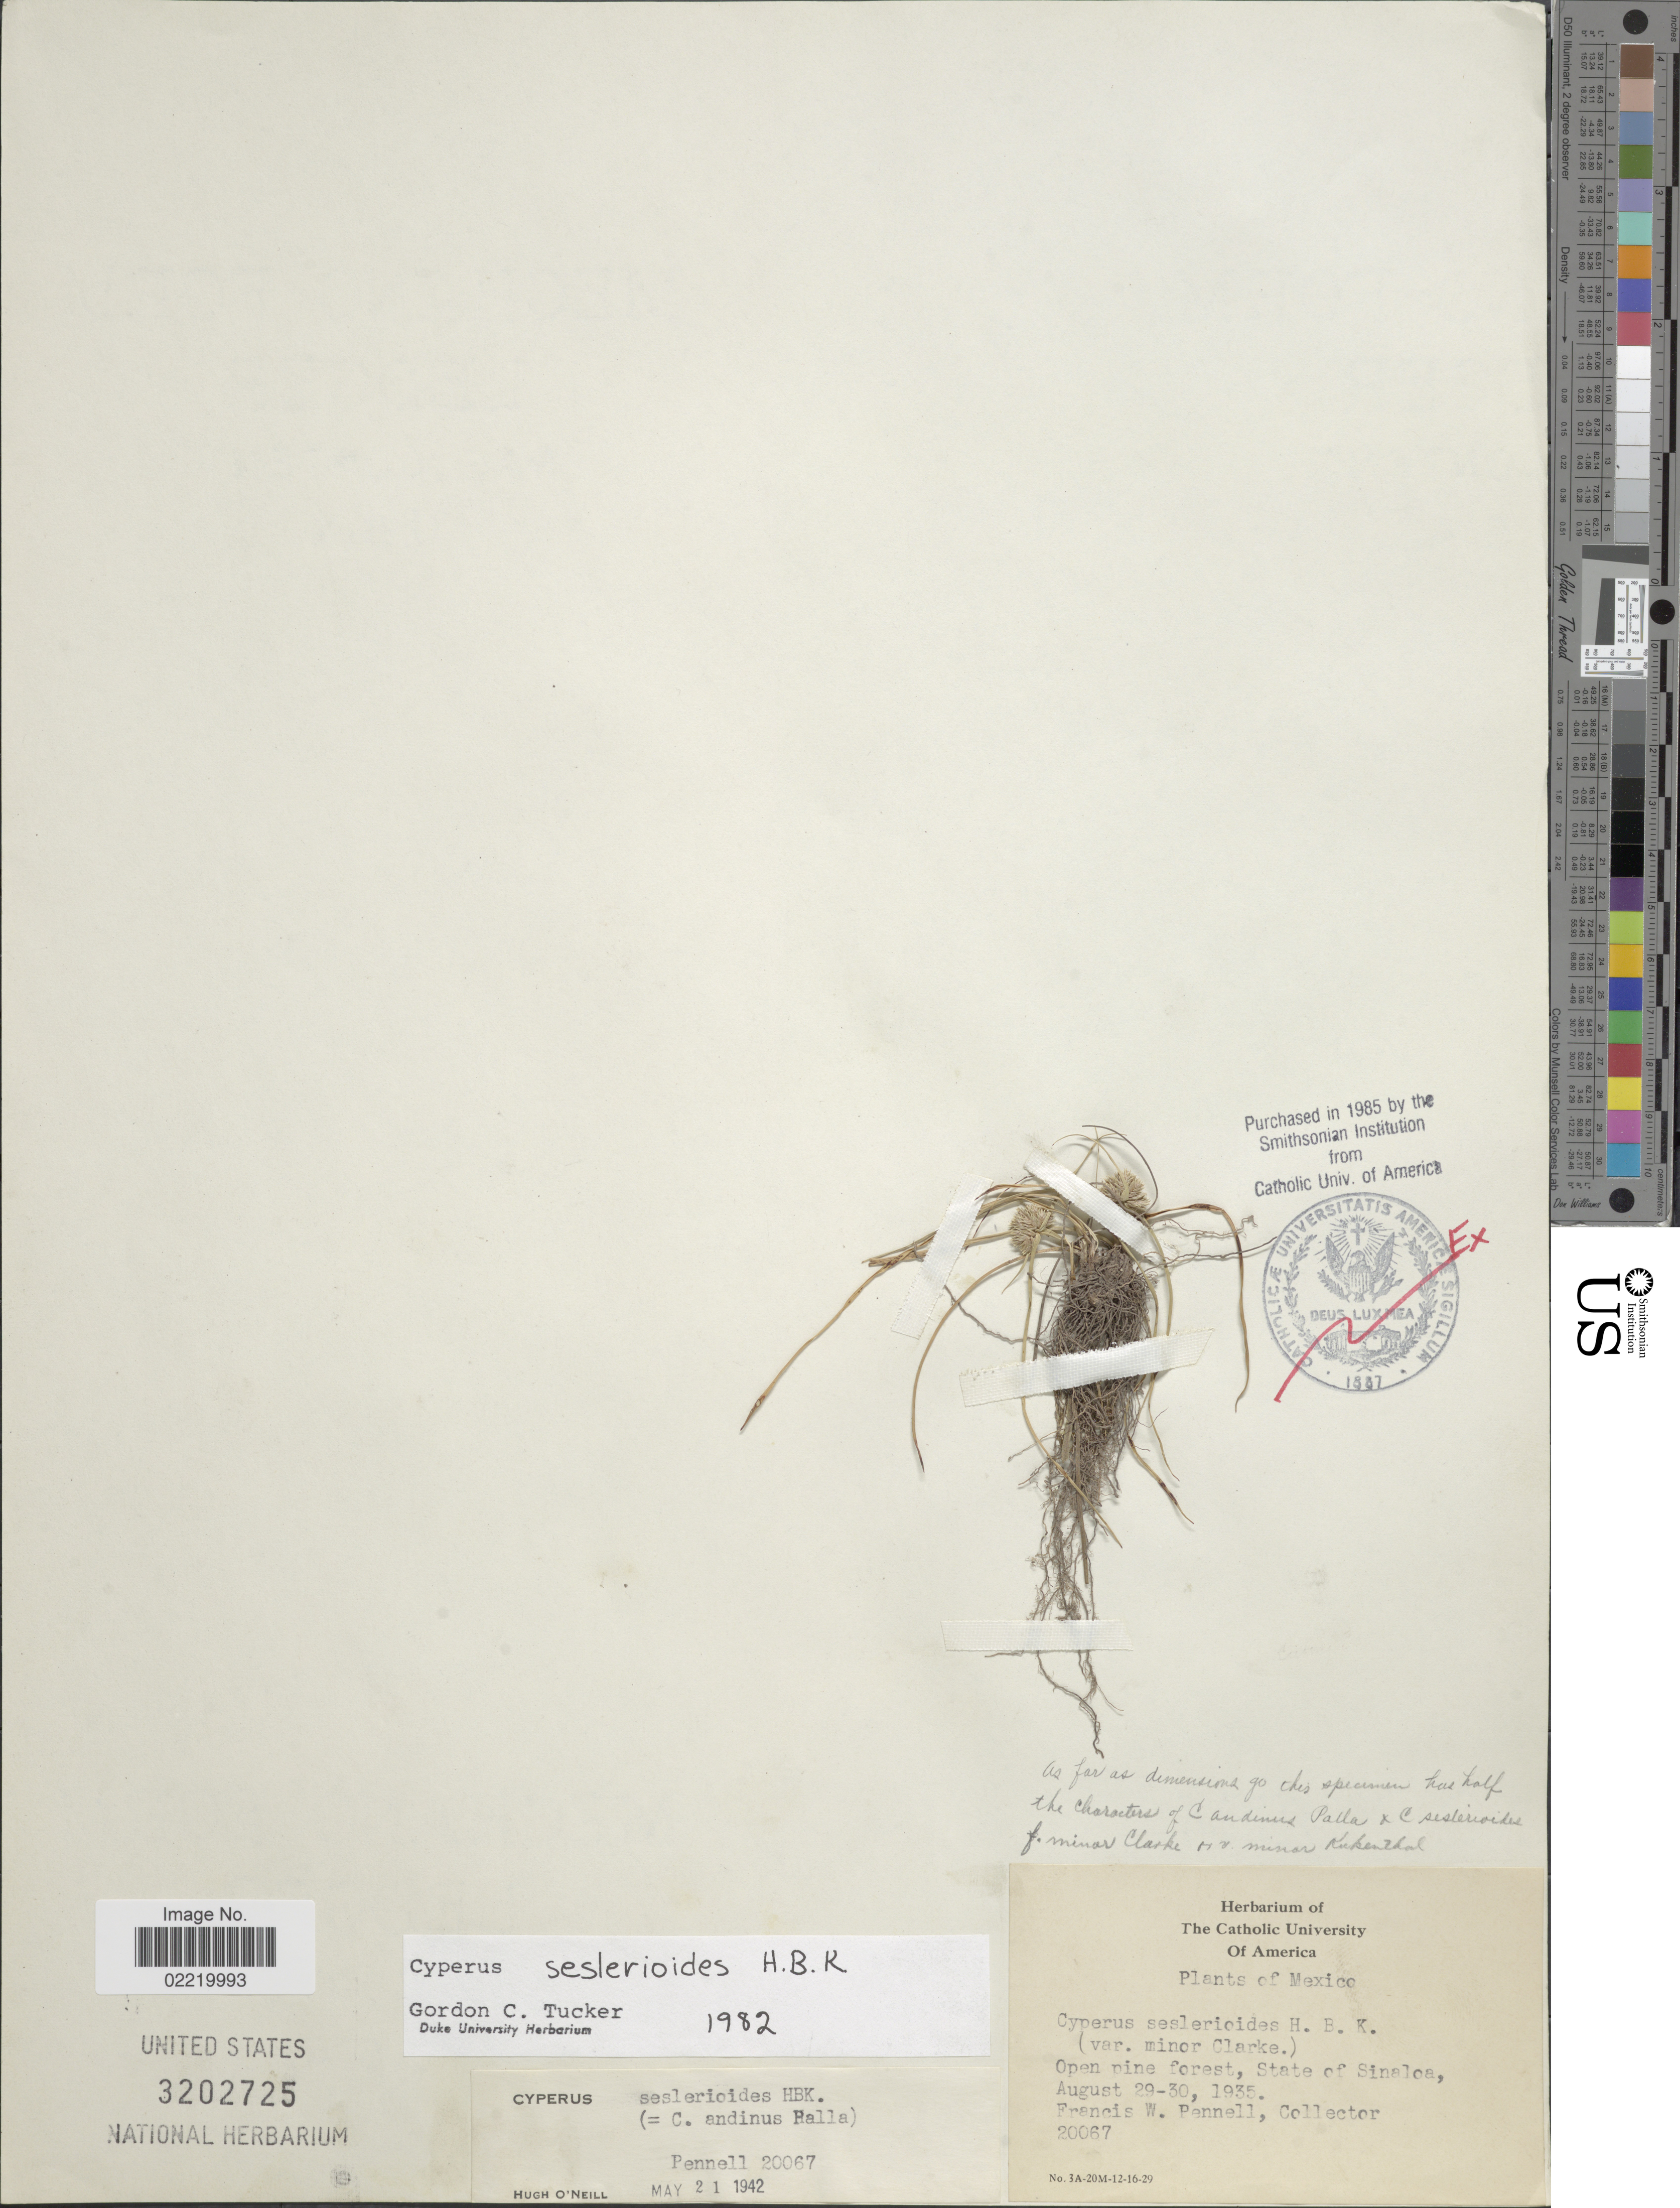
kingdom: Plantae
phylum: Tracheophyta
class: Liliopsida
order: Poales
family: Cyperaceae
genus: Cyperus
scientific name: Cyperus seslerioides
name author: Kunth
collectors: F. W. Pennell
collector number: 20067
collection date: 1935-08-29/1935-08-30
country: Mexico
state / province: Sinaloa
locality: Open pine forest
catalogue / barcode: US 3202725